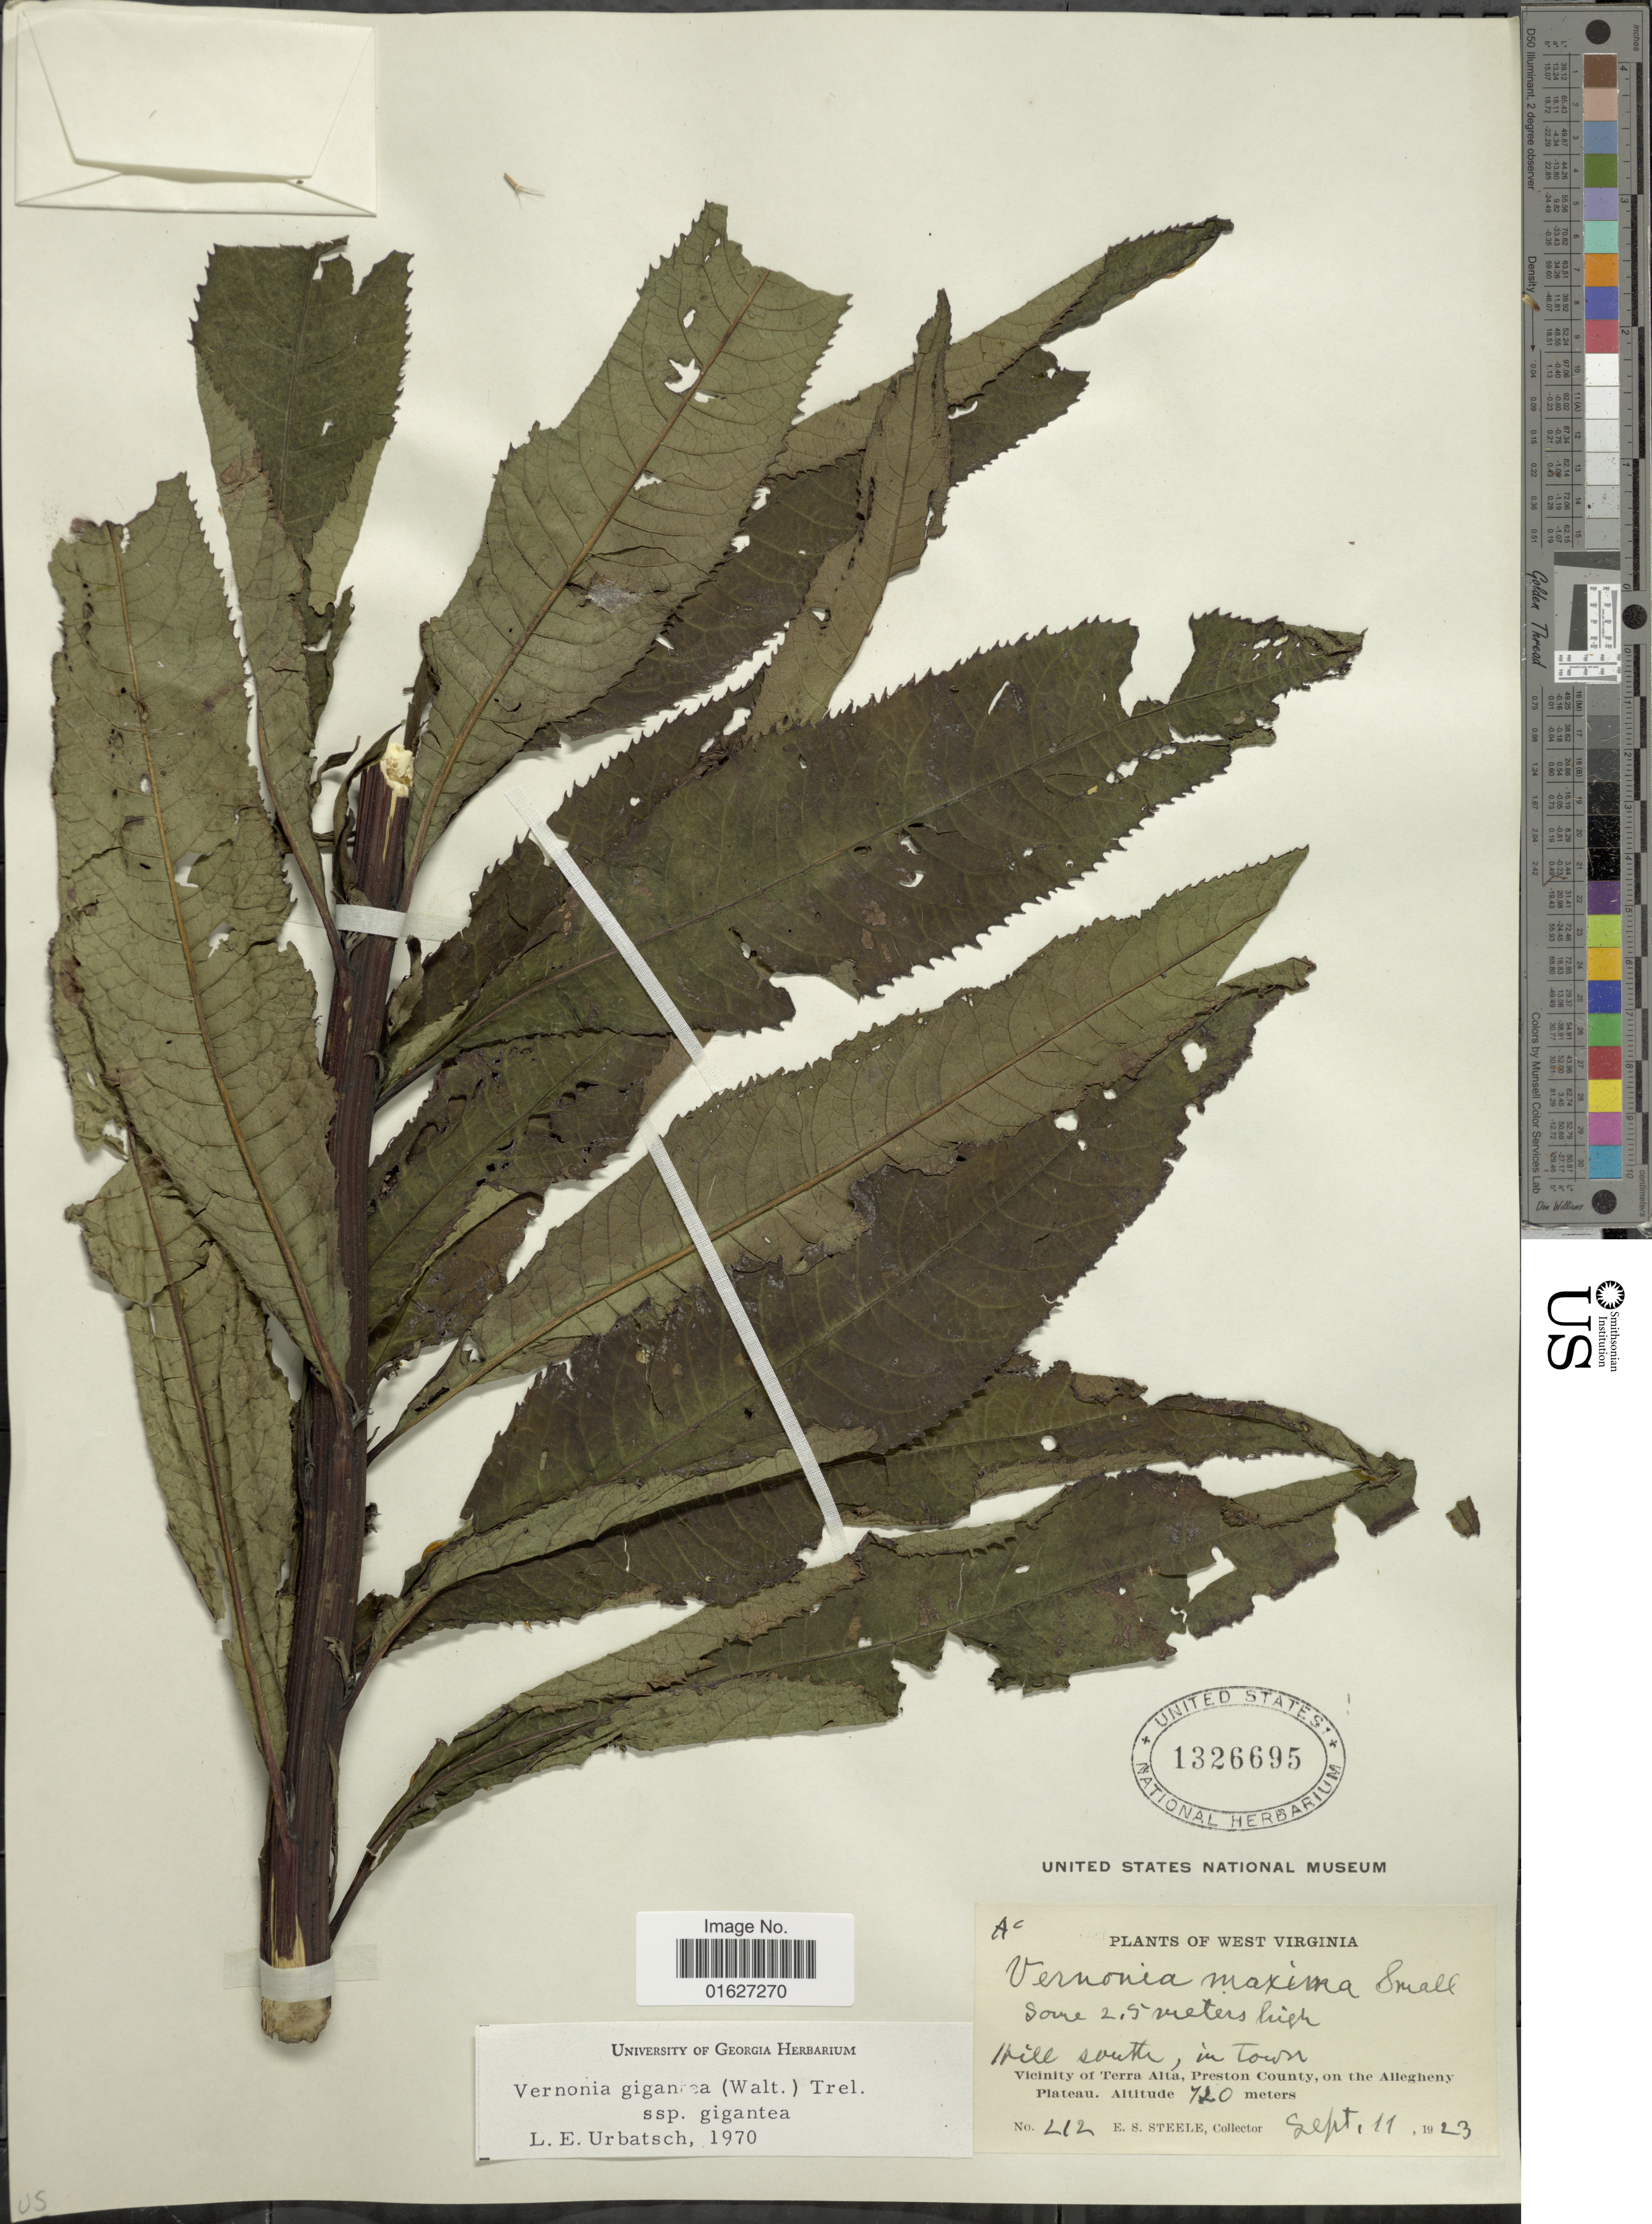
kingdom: Plantae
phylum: Tracheophyta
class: Magnoliopsida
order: Asterales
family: Asteraceae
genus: Vernonia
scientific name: Vernonia gigantea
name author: (Walter) Trel.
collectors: E. Steele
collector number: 212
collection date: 1923-09-11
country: United States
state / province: West Virginia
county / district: Preston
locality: Hill south, in Town. Vicinity of Terra Alta, Preston County, on the Allegheny Plateau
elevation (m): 720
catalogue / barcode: US 1326695